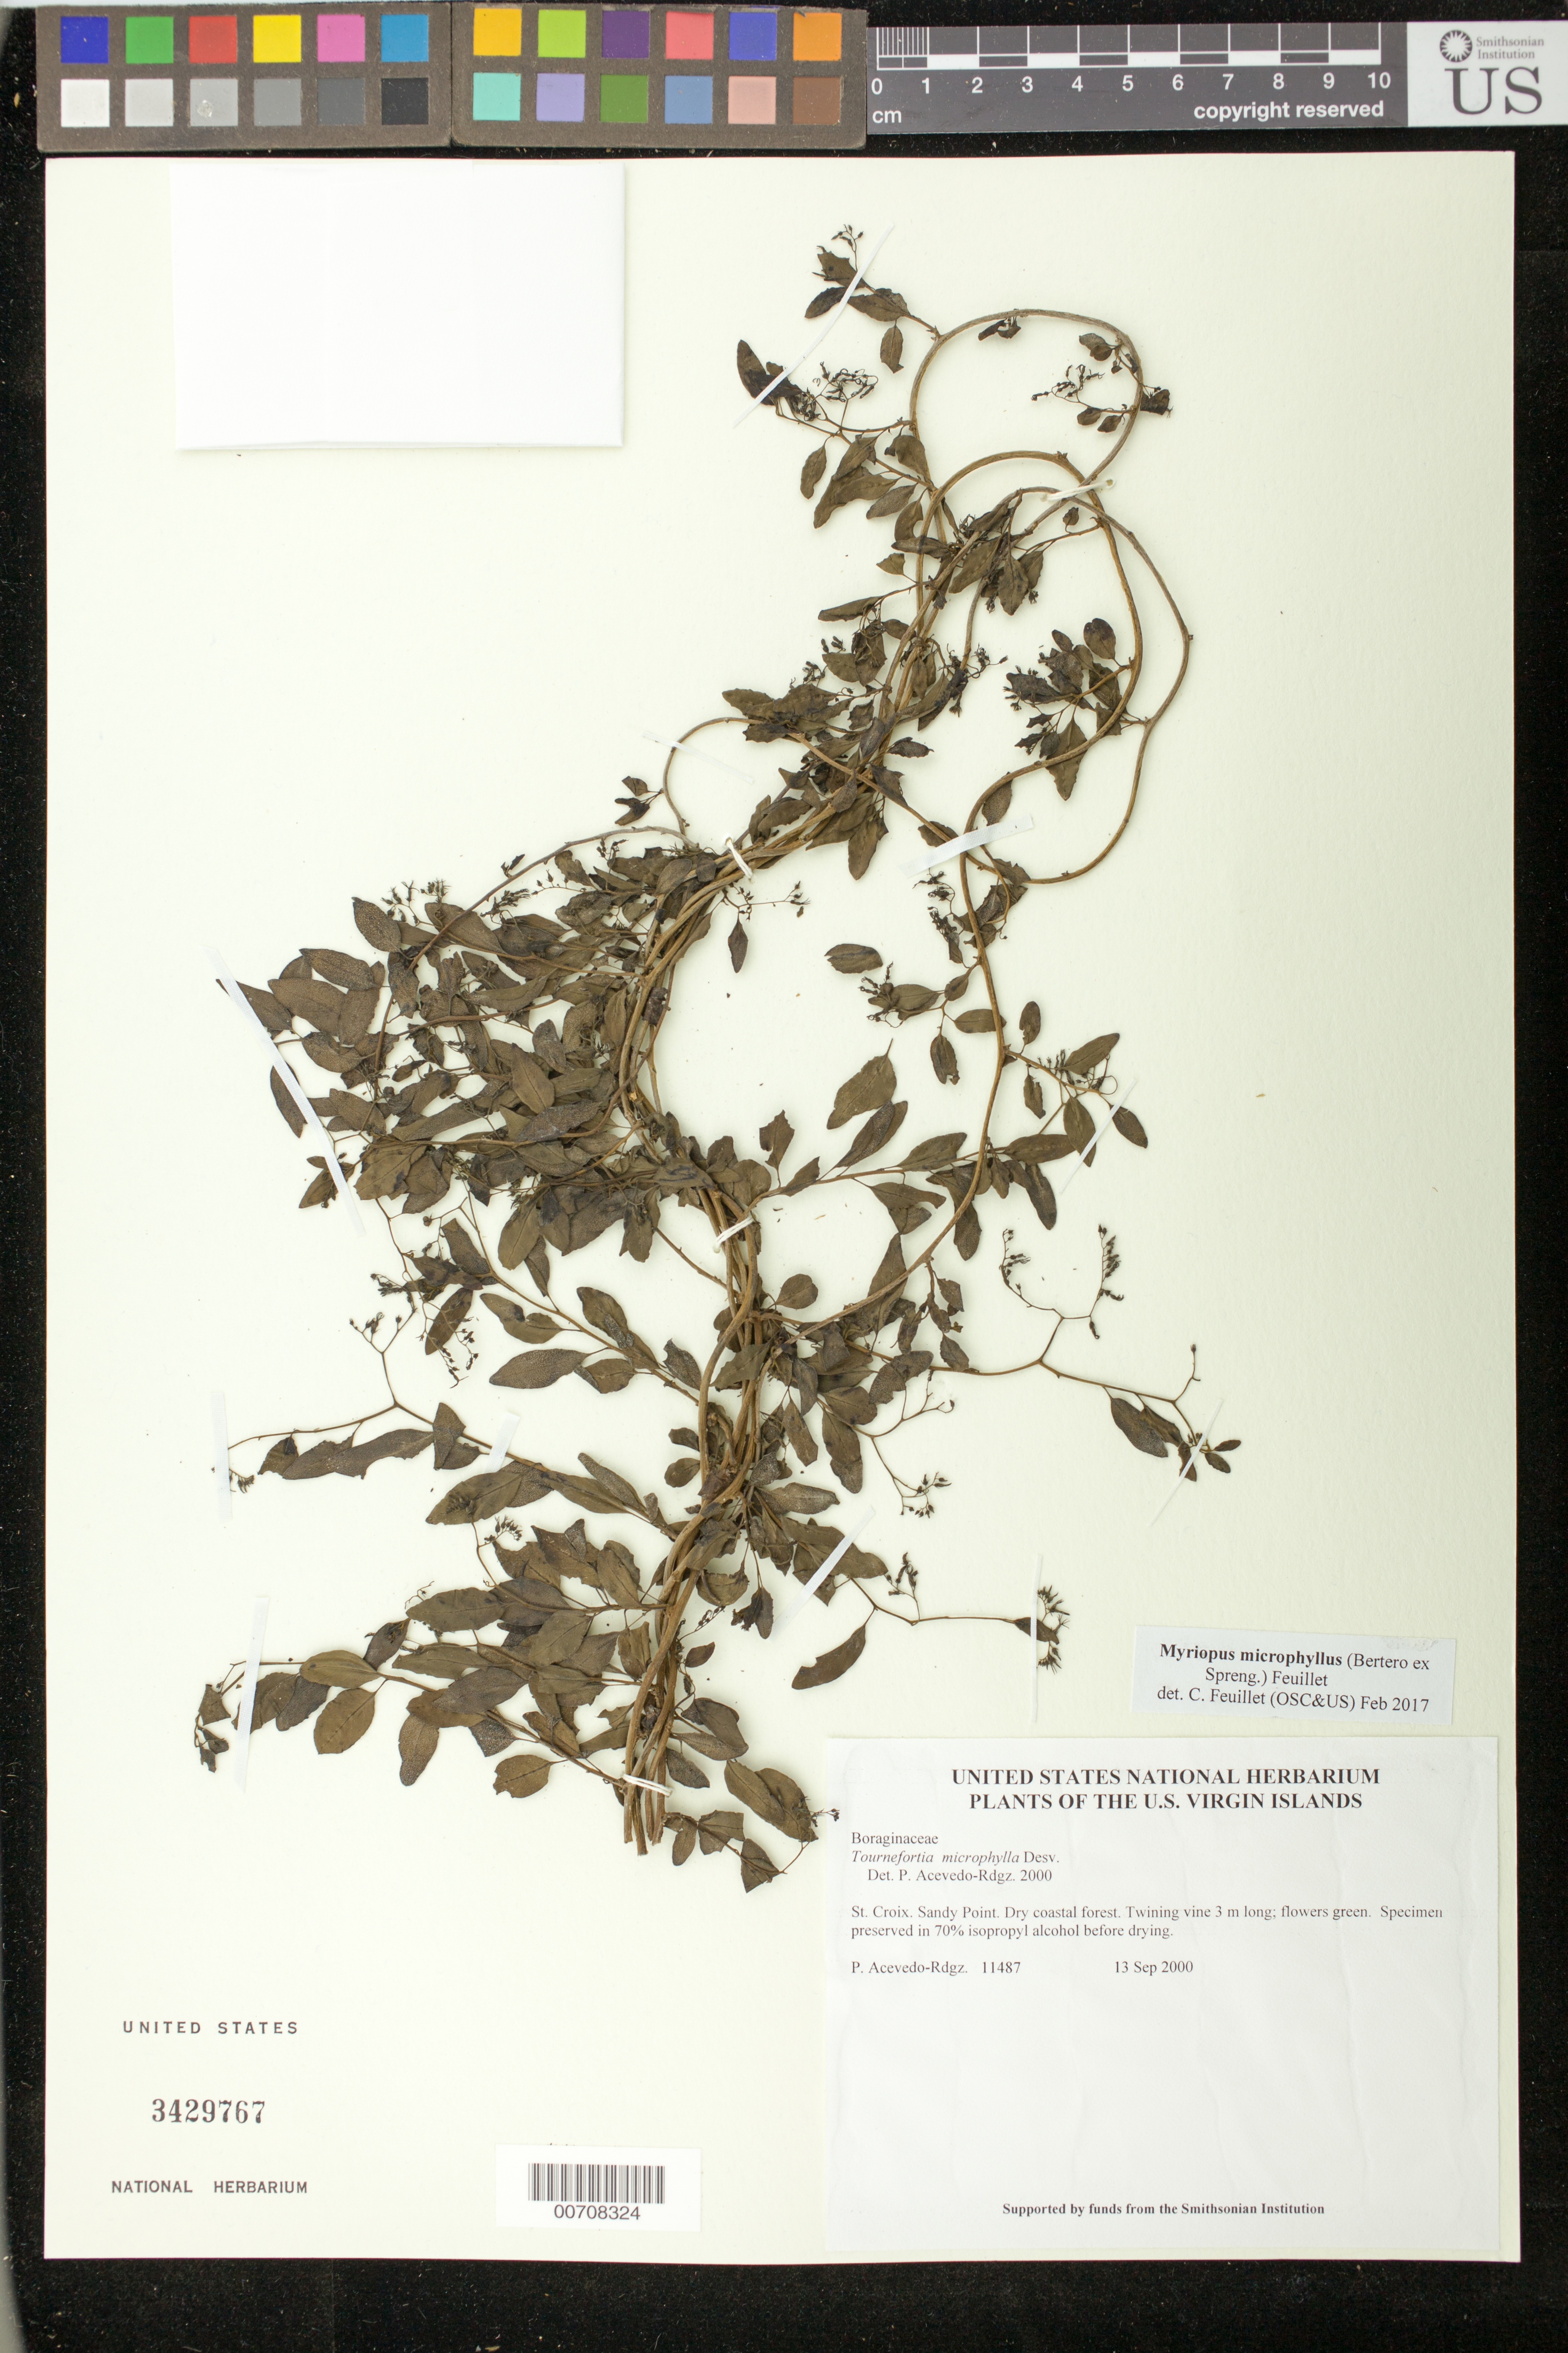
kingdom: Plantae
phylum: Tracheophyta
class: Magnoliopsida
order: Boraginales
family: Heliotropiaceae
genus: Myriopus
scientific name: Myriopus microphyllus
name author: (Bertero ex Spreng.) Feuillet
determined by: Feuillet, C.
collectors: P. Acevedo-Rodr.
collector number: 11487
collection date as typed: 13 Sep 2000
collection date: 2000-09-13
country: U.S. Virgin Islands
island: St. Croix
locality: Sandy Point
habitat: Dry coastal forest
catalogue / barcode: US 3429767